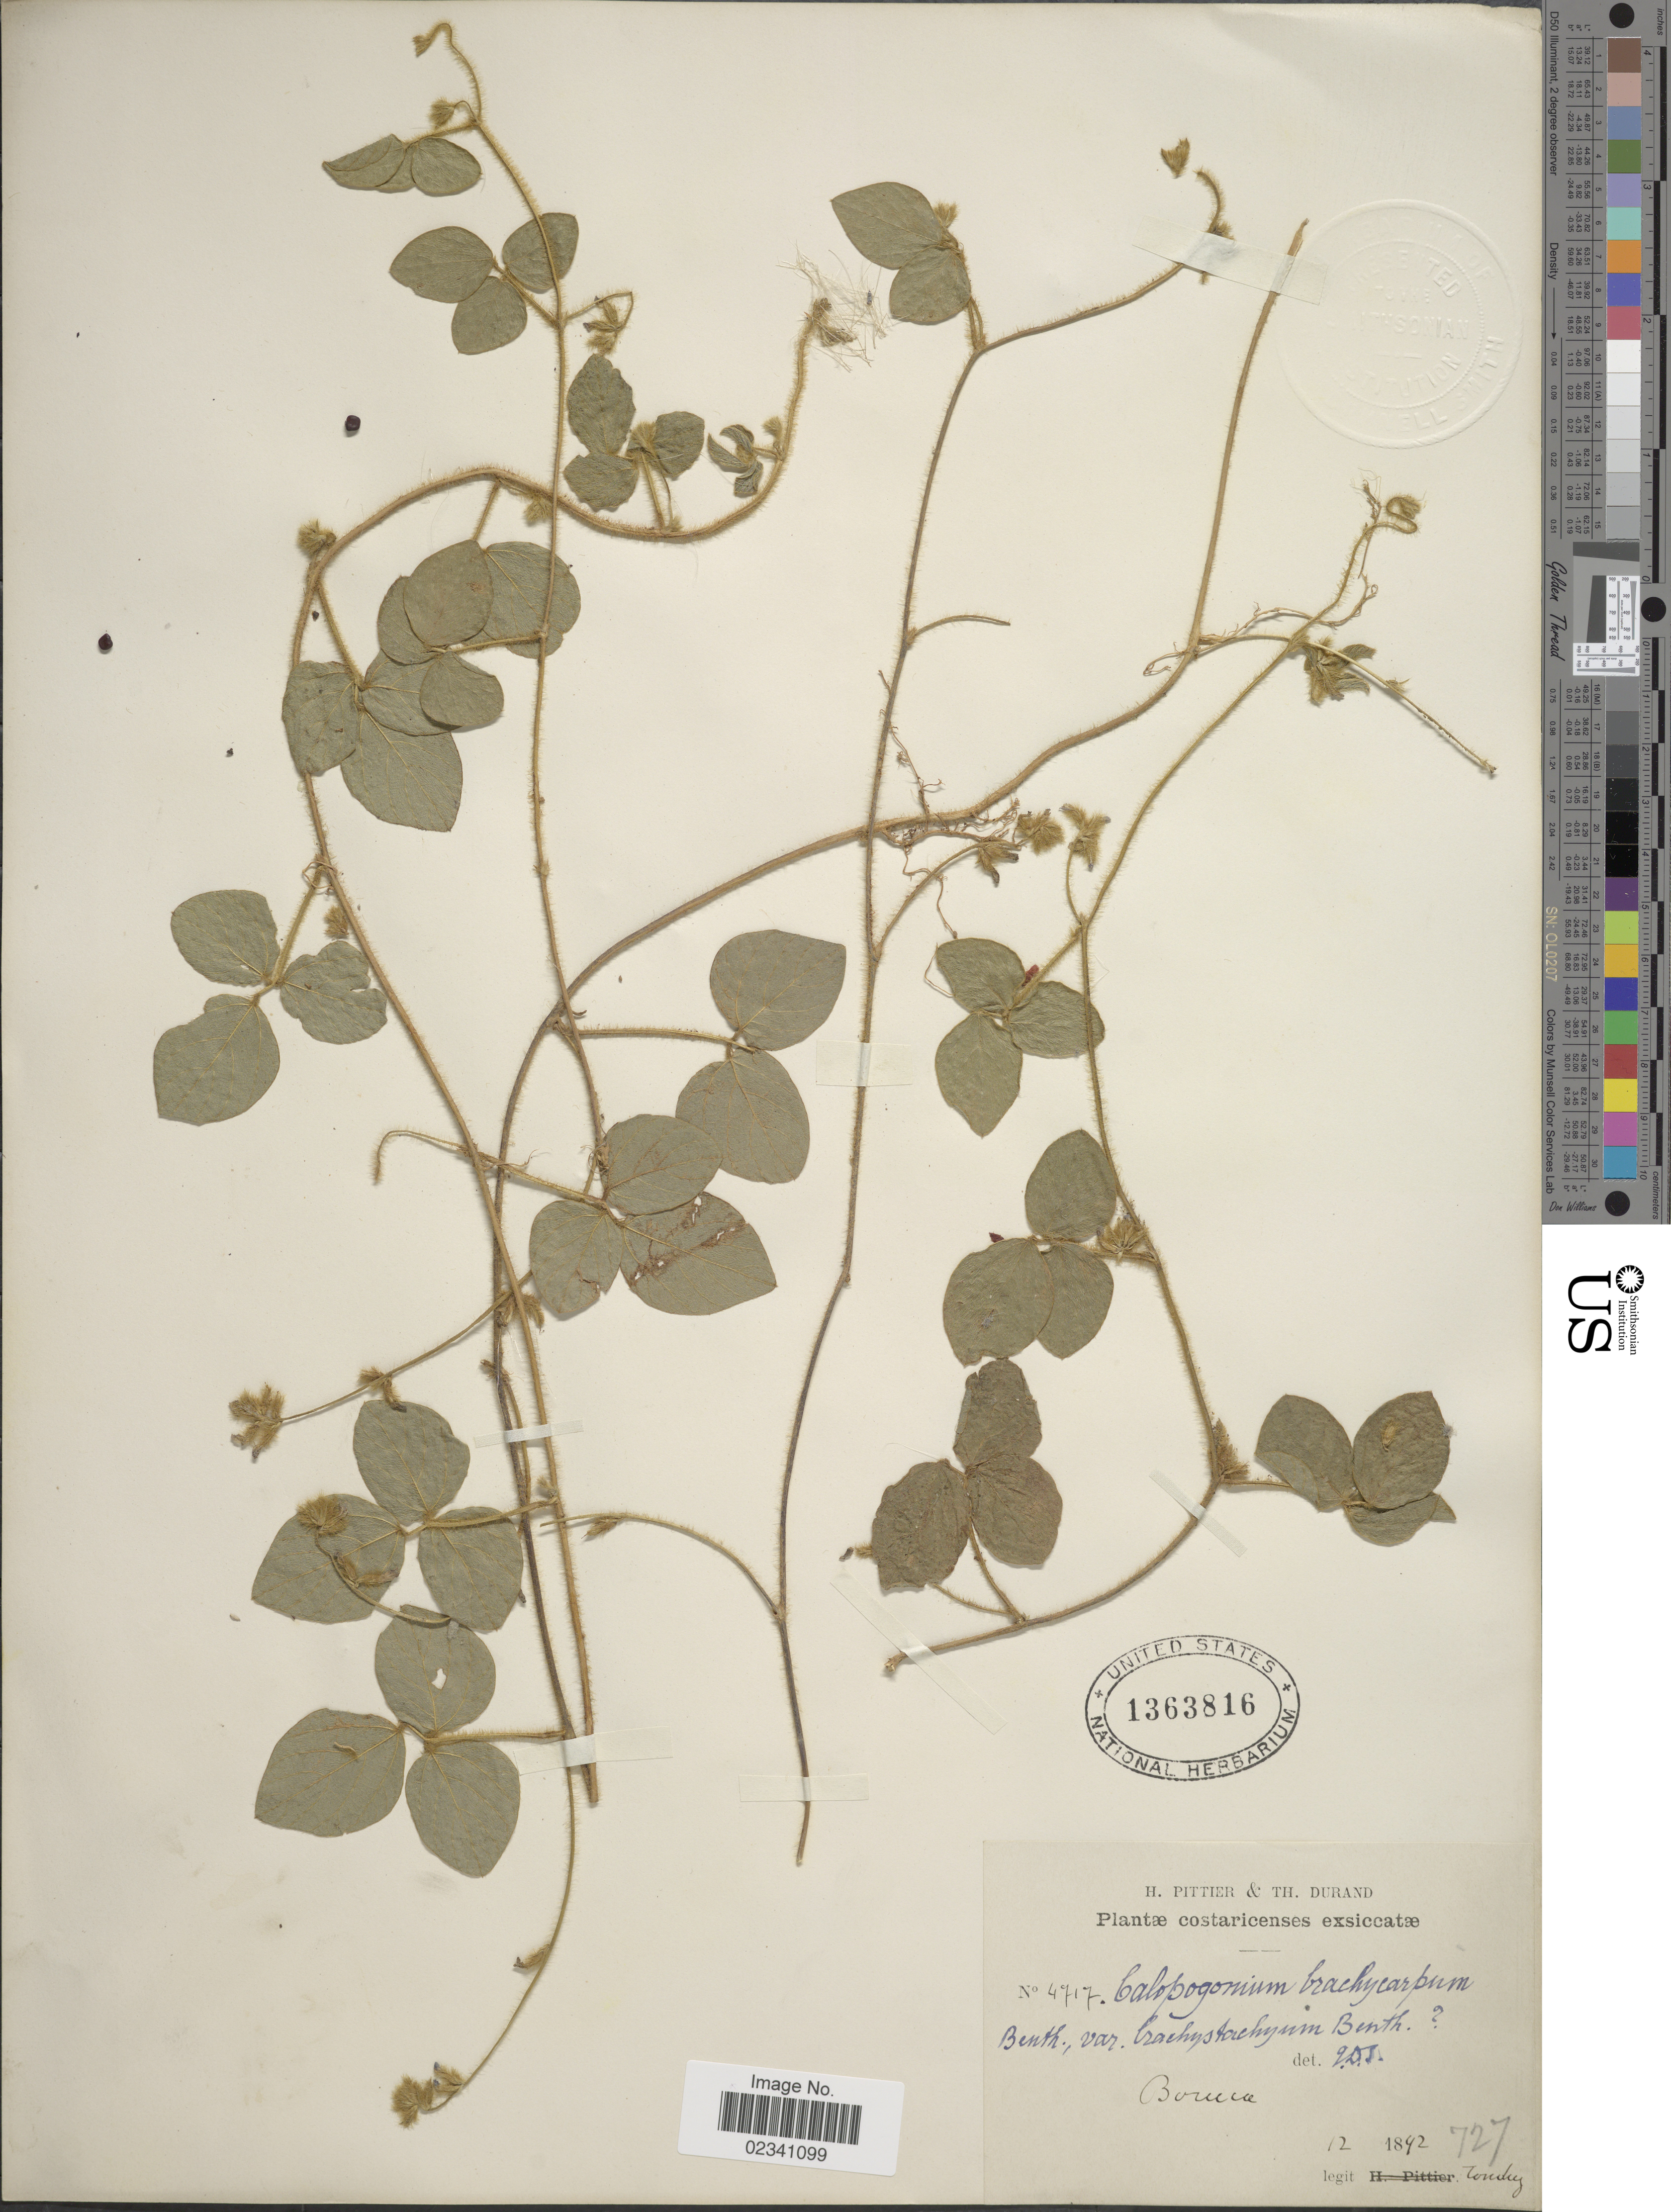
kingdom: Plantae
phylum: Tracheophyta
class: Magnoliopsida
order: Fabales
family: Fabaceae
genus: Calopogonium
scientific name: Calopogonium mucunoides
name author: Desv.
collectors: A. Tonduz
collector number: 4717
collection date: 1892-12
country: Costa Rica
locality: Boruca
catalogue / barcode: US 1363816